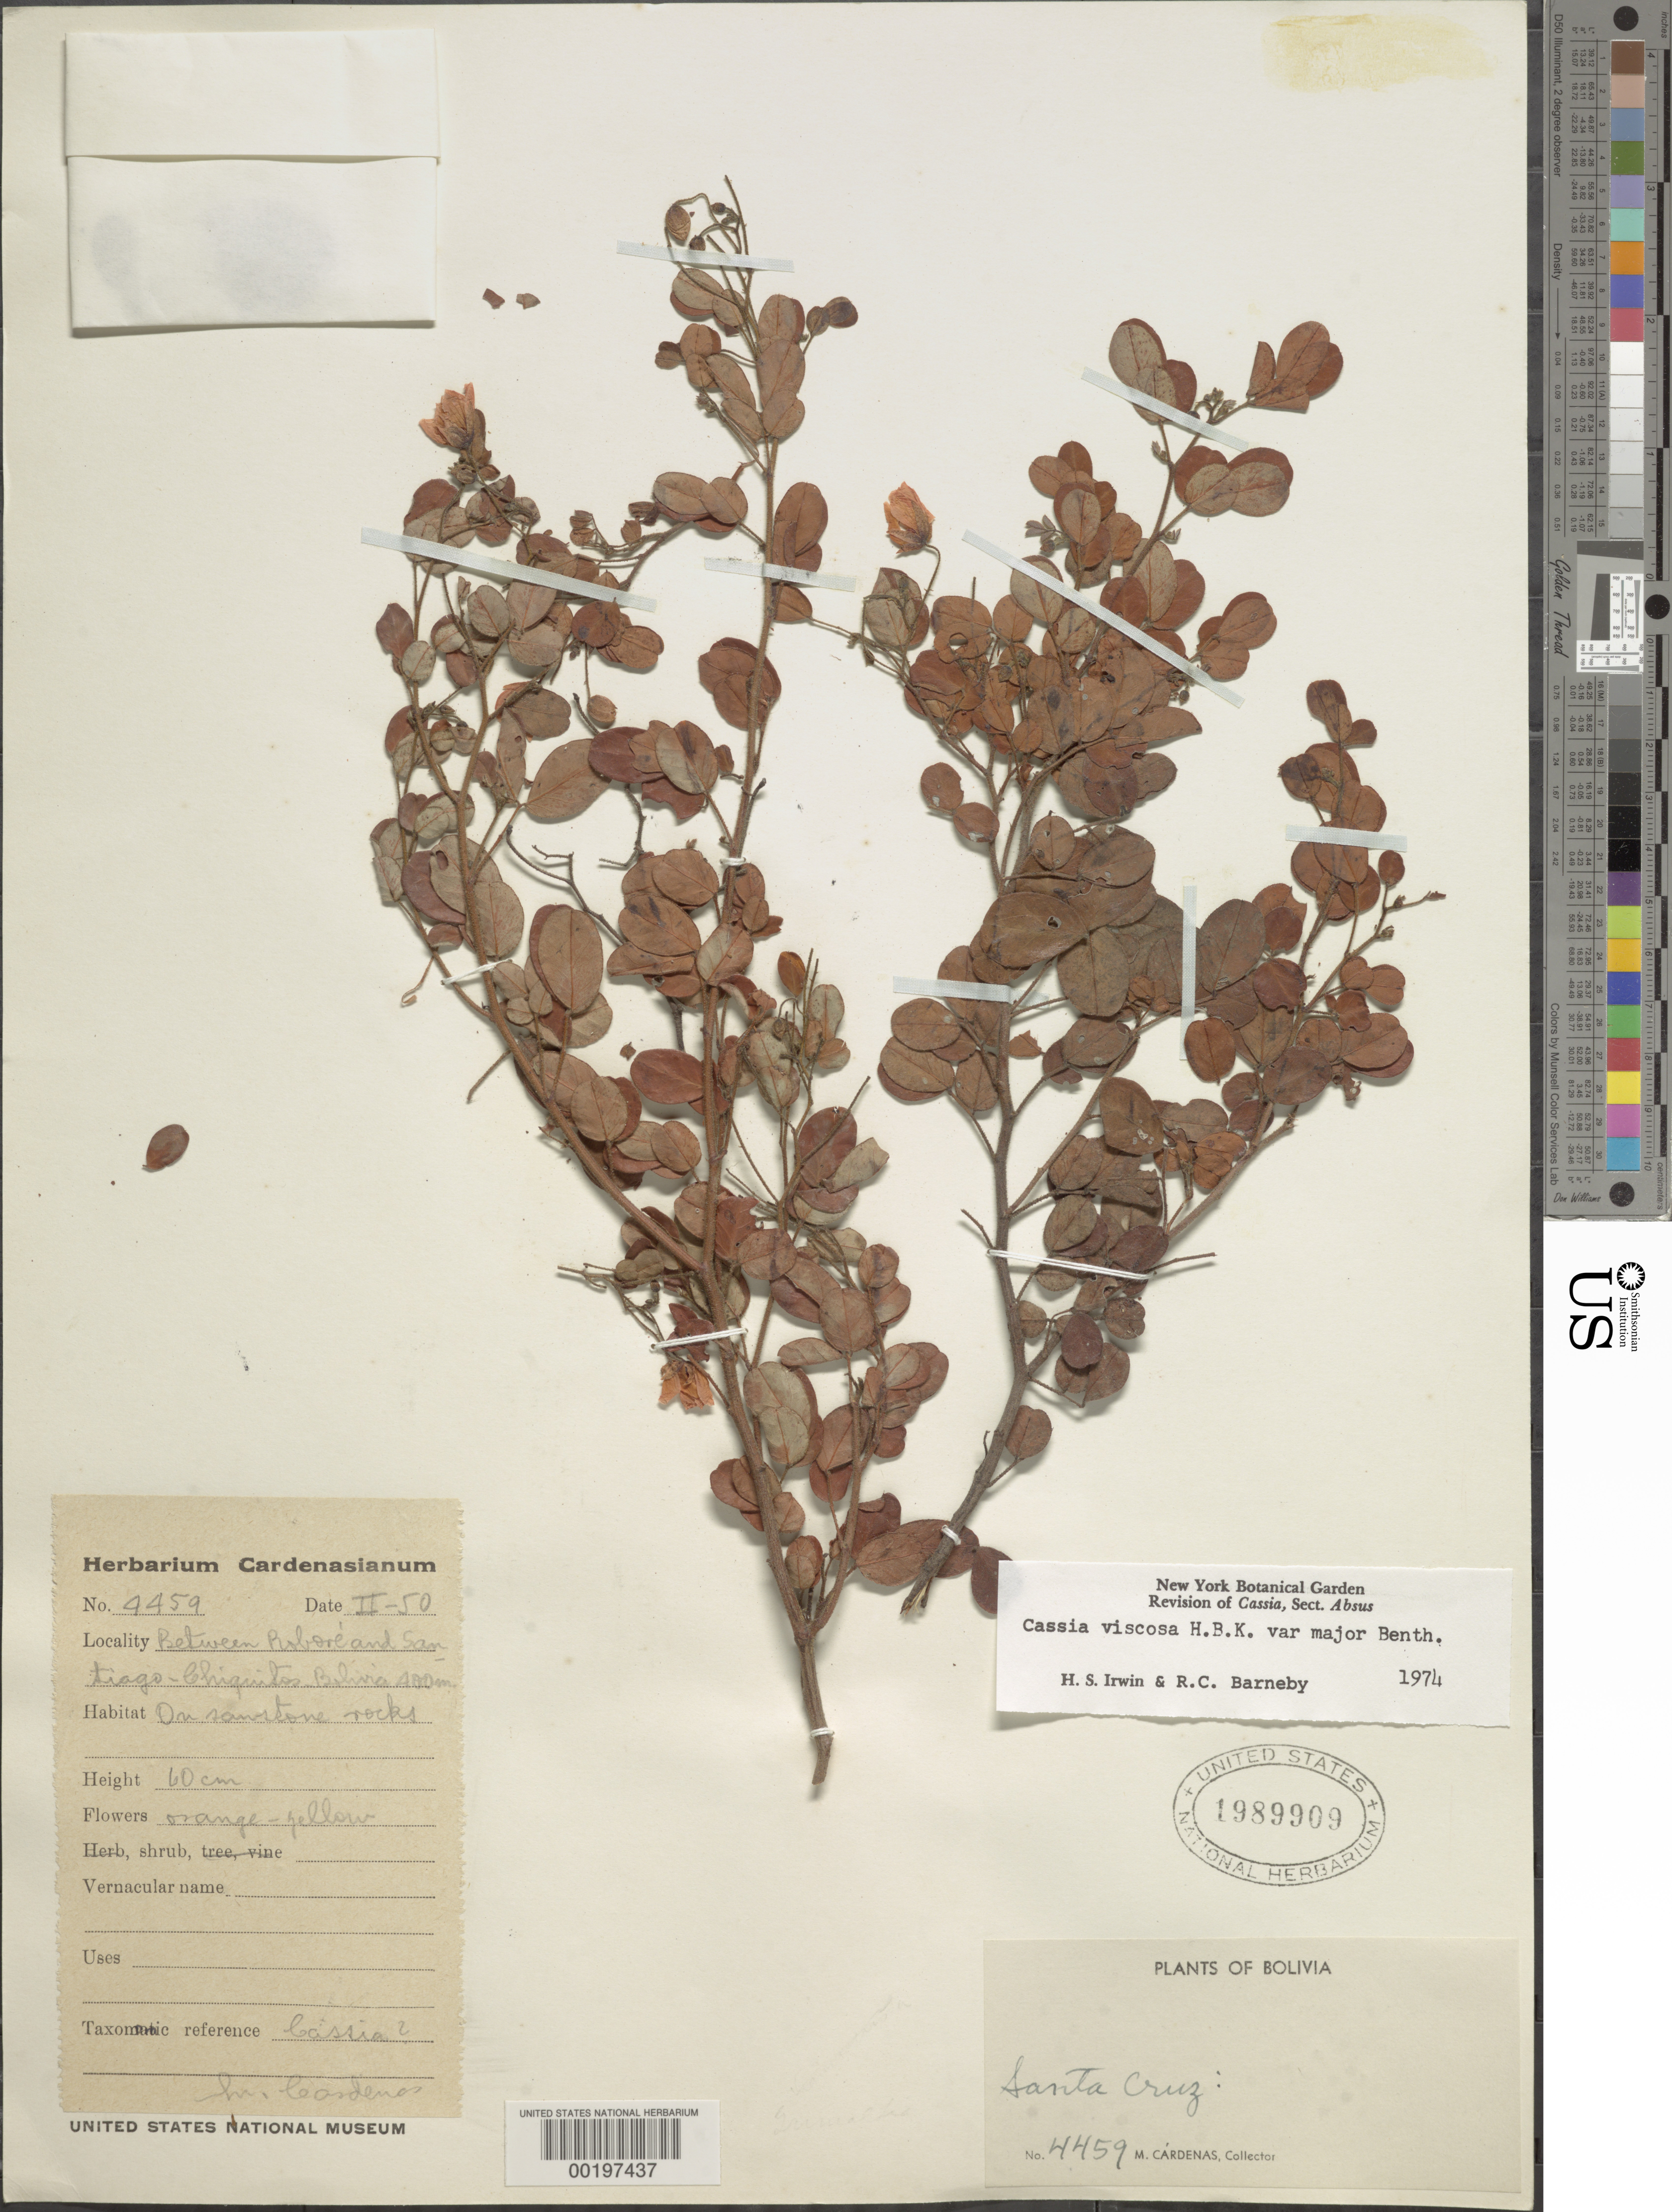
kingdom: Plantae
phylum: Tracheophyta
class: Magnoliopsida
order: Fabales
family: Fabaceae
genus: Chamaecrista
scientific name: Chamaecrista viscosa var. major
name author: (Benth.) H.S. Irwin & Barneby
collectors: M. Cárdenas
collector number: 4459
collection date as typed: Feb 1950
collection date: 1950-02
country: Bolivia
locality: Between Pisbore and Santiago-Chiquitos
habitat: On sandstone rocks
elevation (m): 400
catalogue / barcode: US 1989909